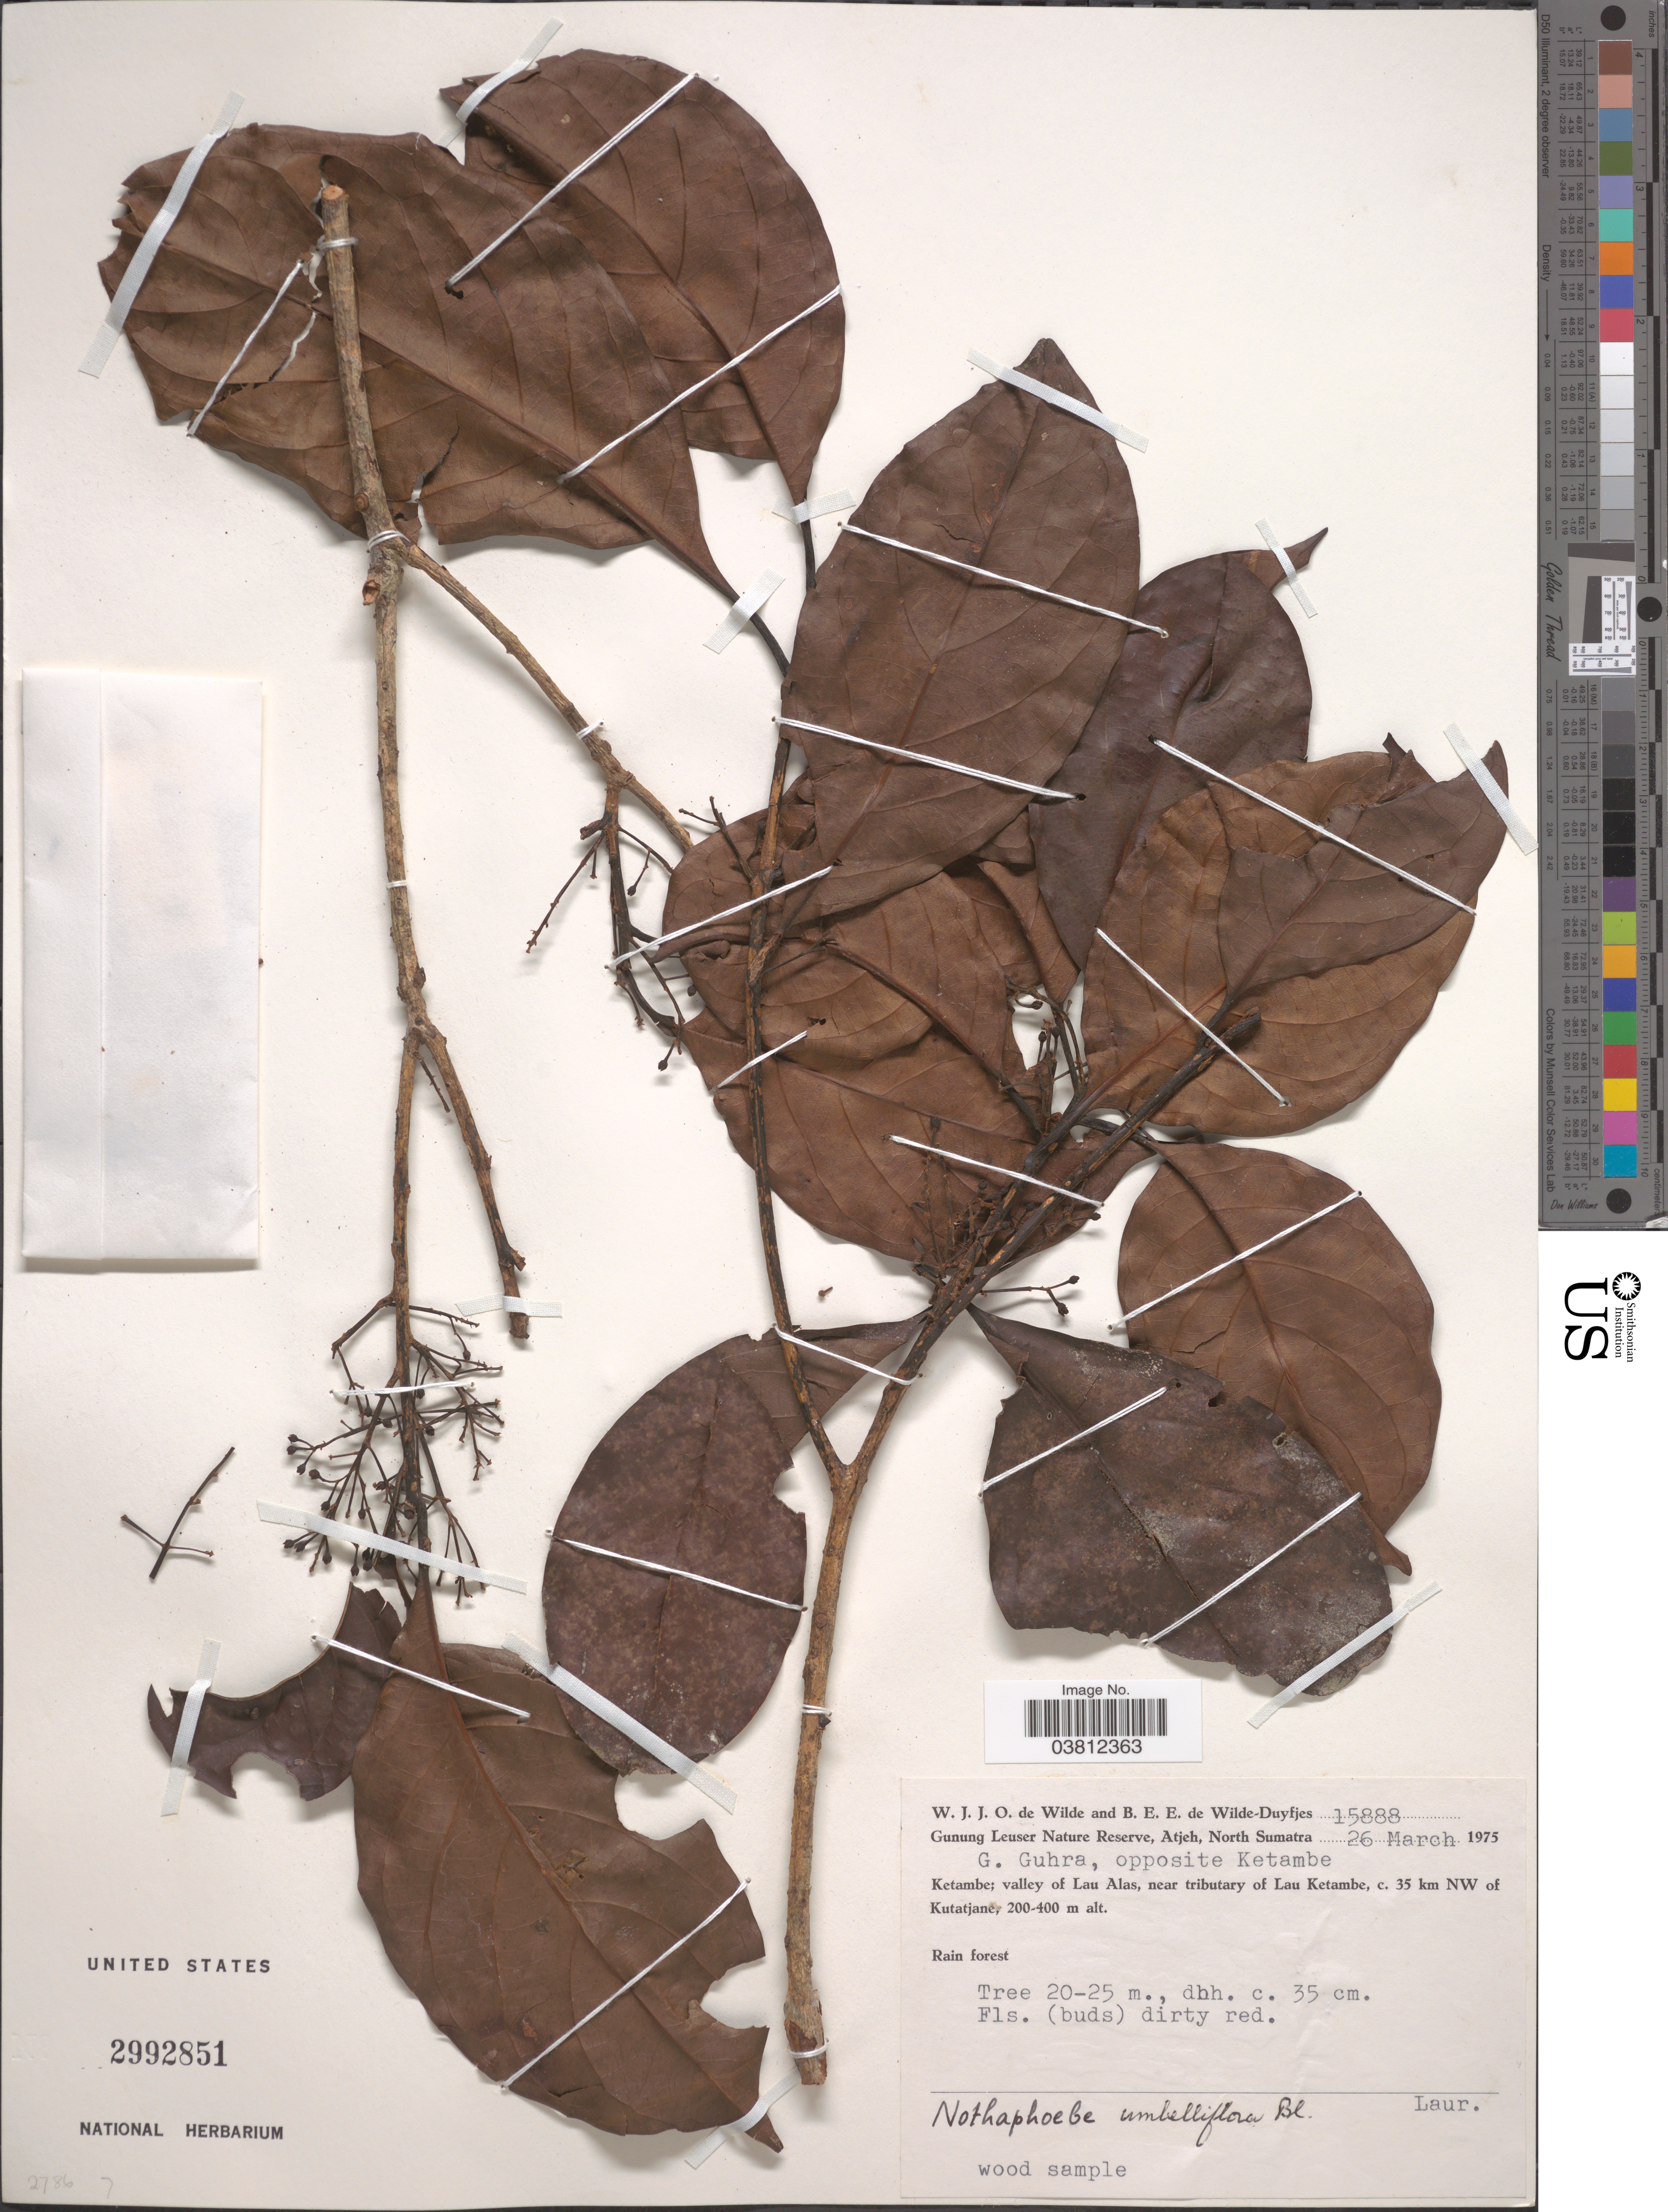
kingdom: Plantae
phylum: Tracheophyta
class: Magnoliopsida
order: Laurales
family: Lauraceae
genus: Nothaphoebe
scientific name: Nothaphoebe umbelliflora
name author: (Blume) Blume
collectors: W. J. de Wilde & B. E. de Wilde-Duyfjes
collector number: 15888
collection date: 1975-03-26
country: Indonesia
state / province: Sumatra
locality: Gunung Leuser Nature Reserve, Atjeh, North Sumatra. G. Guhra, opposite Ketambe. Ketambe; valley of Lau Alas, near tributary of Lau Ketambe, c. 35 km NW of Kutatjane.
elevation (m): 200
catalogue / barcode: US 2992851